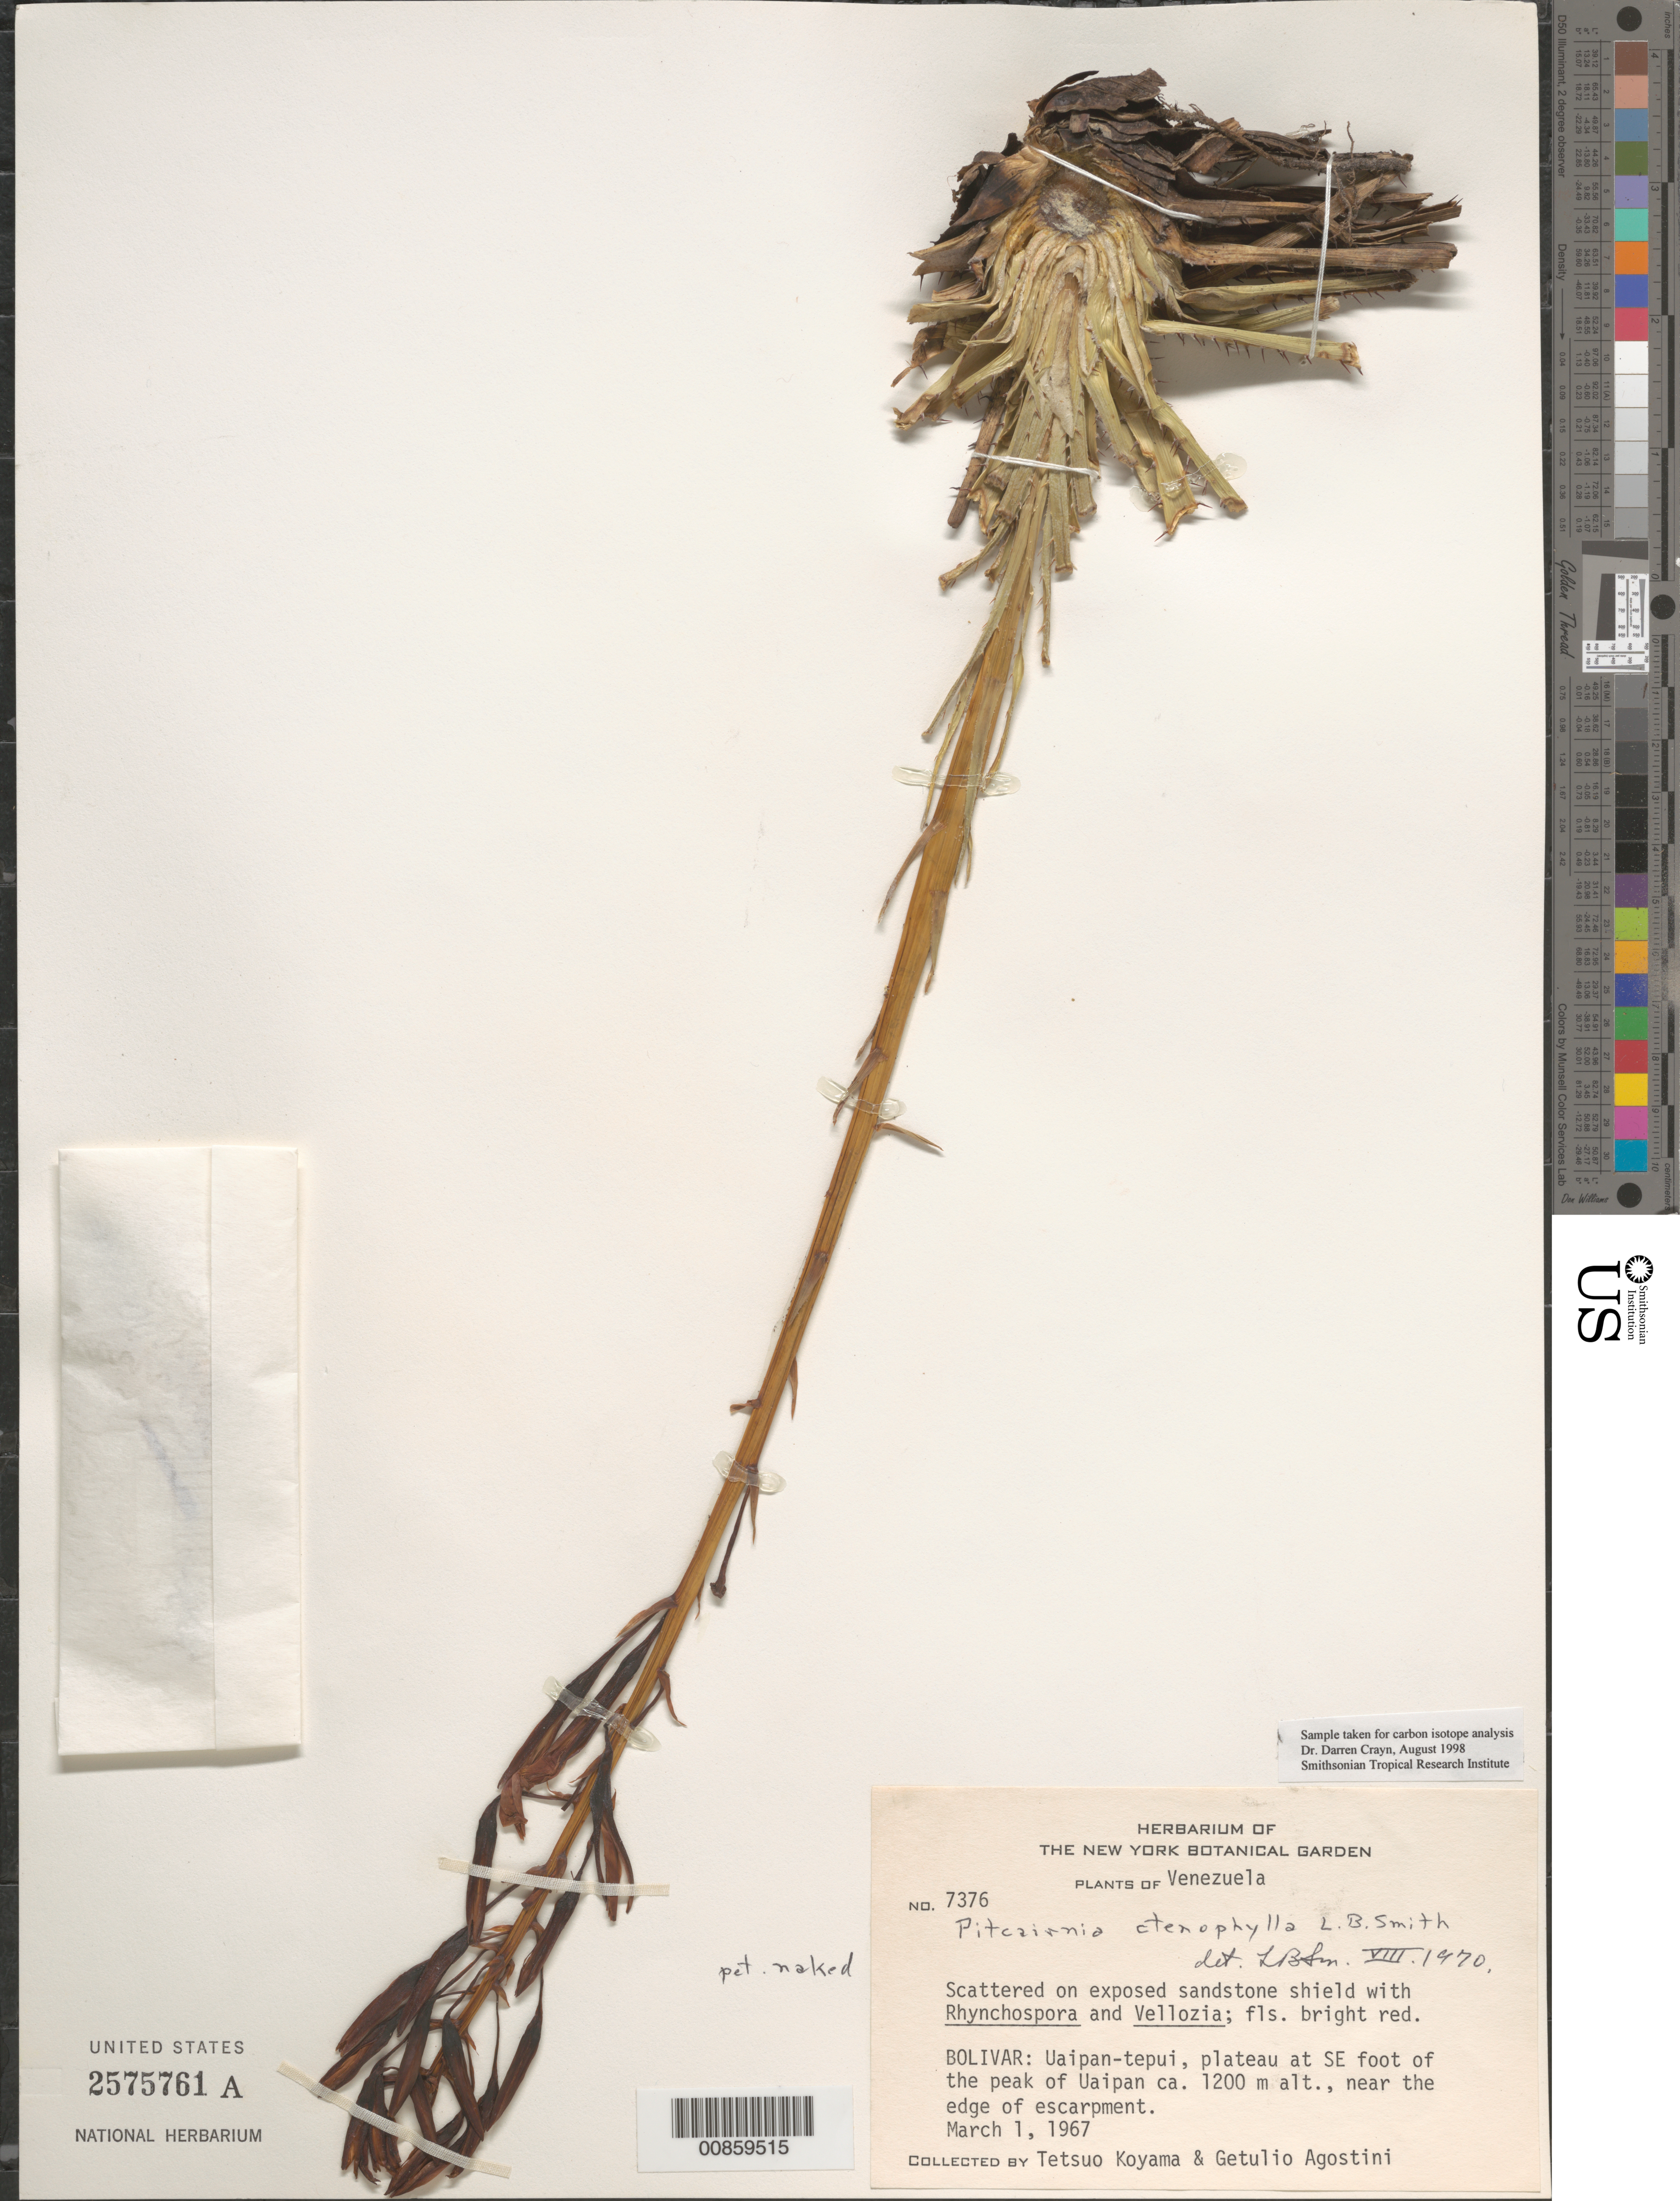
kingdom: Plantae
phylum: Tracheophyta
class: Liliopsida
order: Poales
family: Bromeliaceae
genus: Pitcairnia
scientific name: Pitcairnia ctenophylla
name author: L.B. Sm. in Gleason & Killip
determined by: Smith, Lyman B., (US), NMNH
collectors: T. Koyama & G. Agostini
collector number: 7376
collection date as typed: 1-Mar-67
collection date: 1967-03-01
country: Venezuela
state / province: Bolívar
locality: Uaipan-tepuí, plateau al SE foot of the peaks of Uaipan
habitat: Scattered on exposed sandstone shield with Rhynchospora and Vellozia, near the edge of escarpment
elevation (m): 1200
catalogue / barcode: US 2575761A